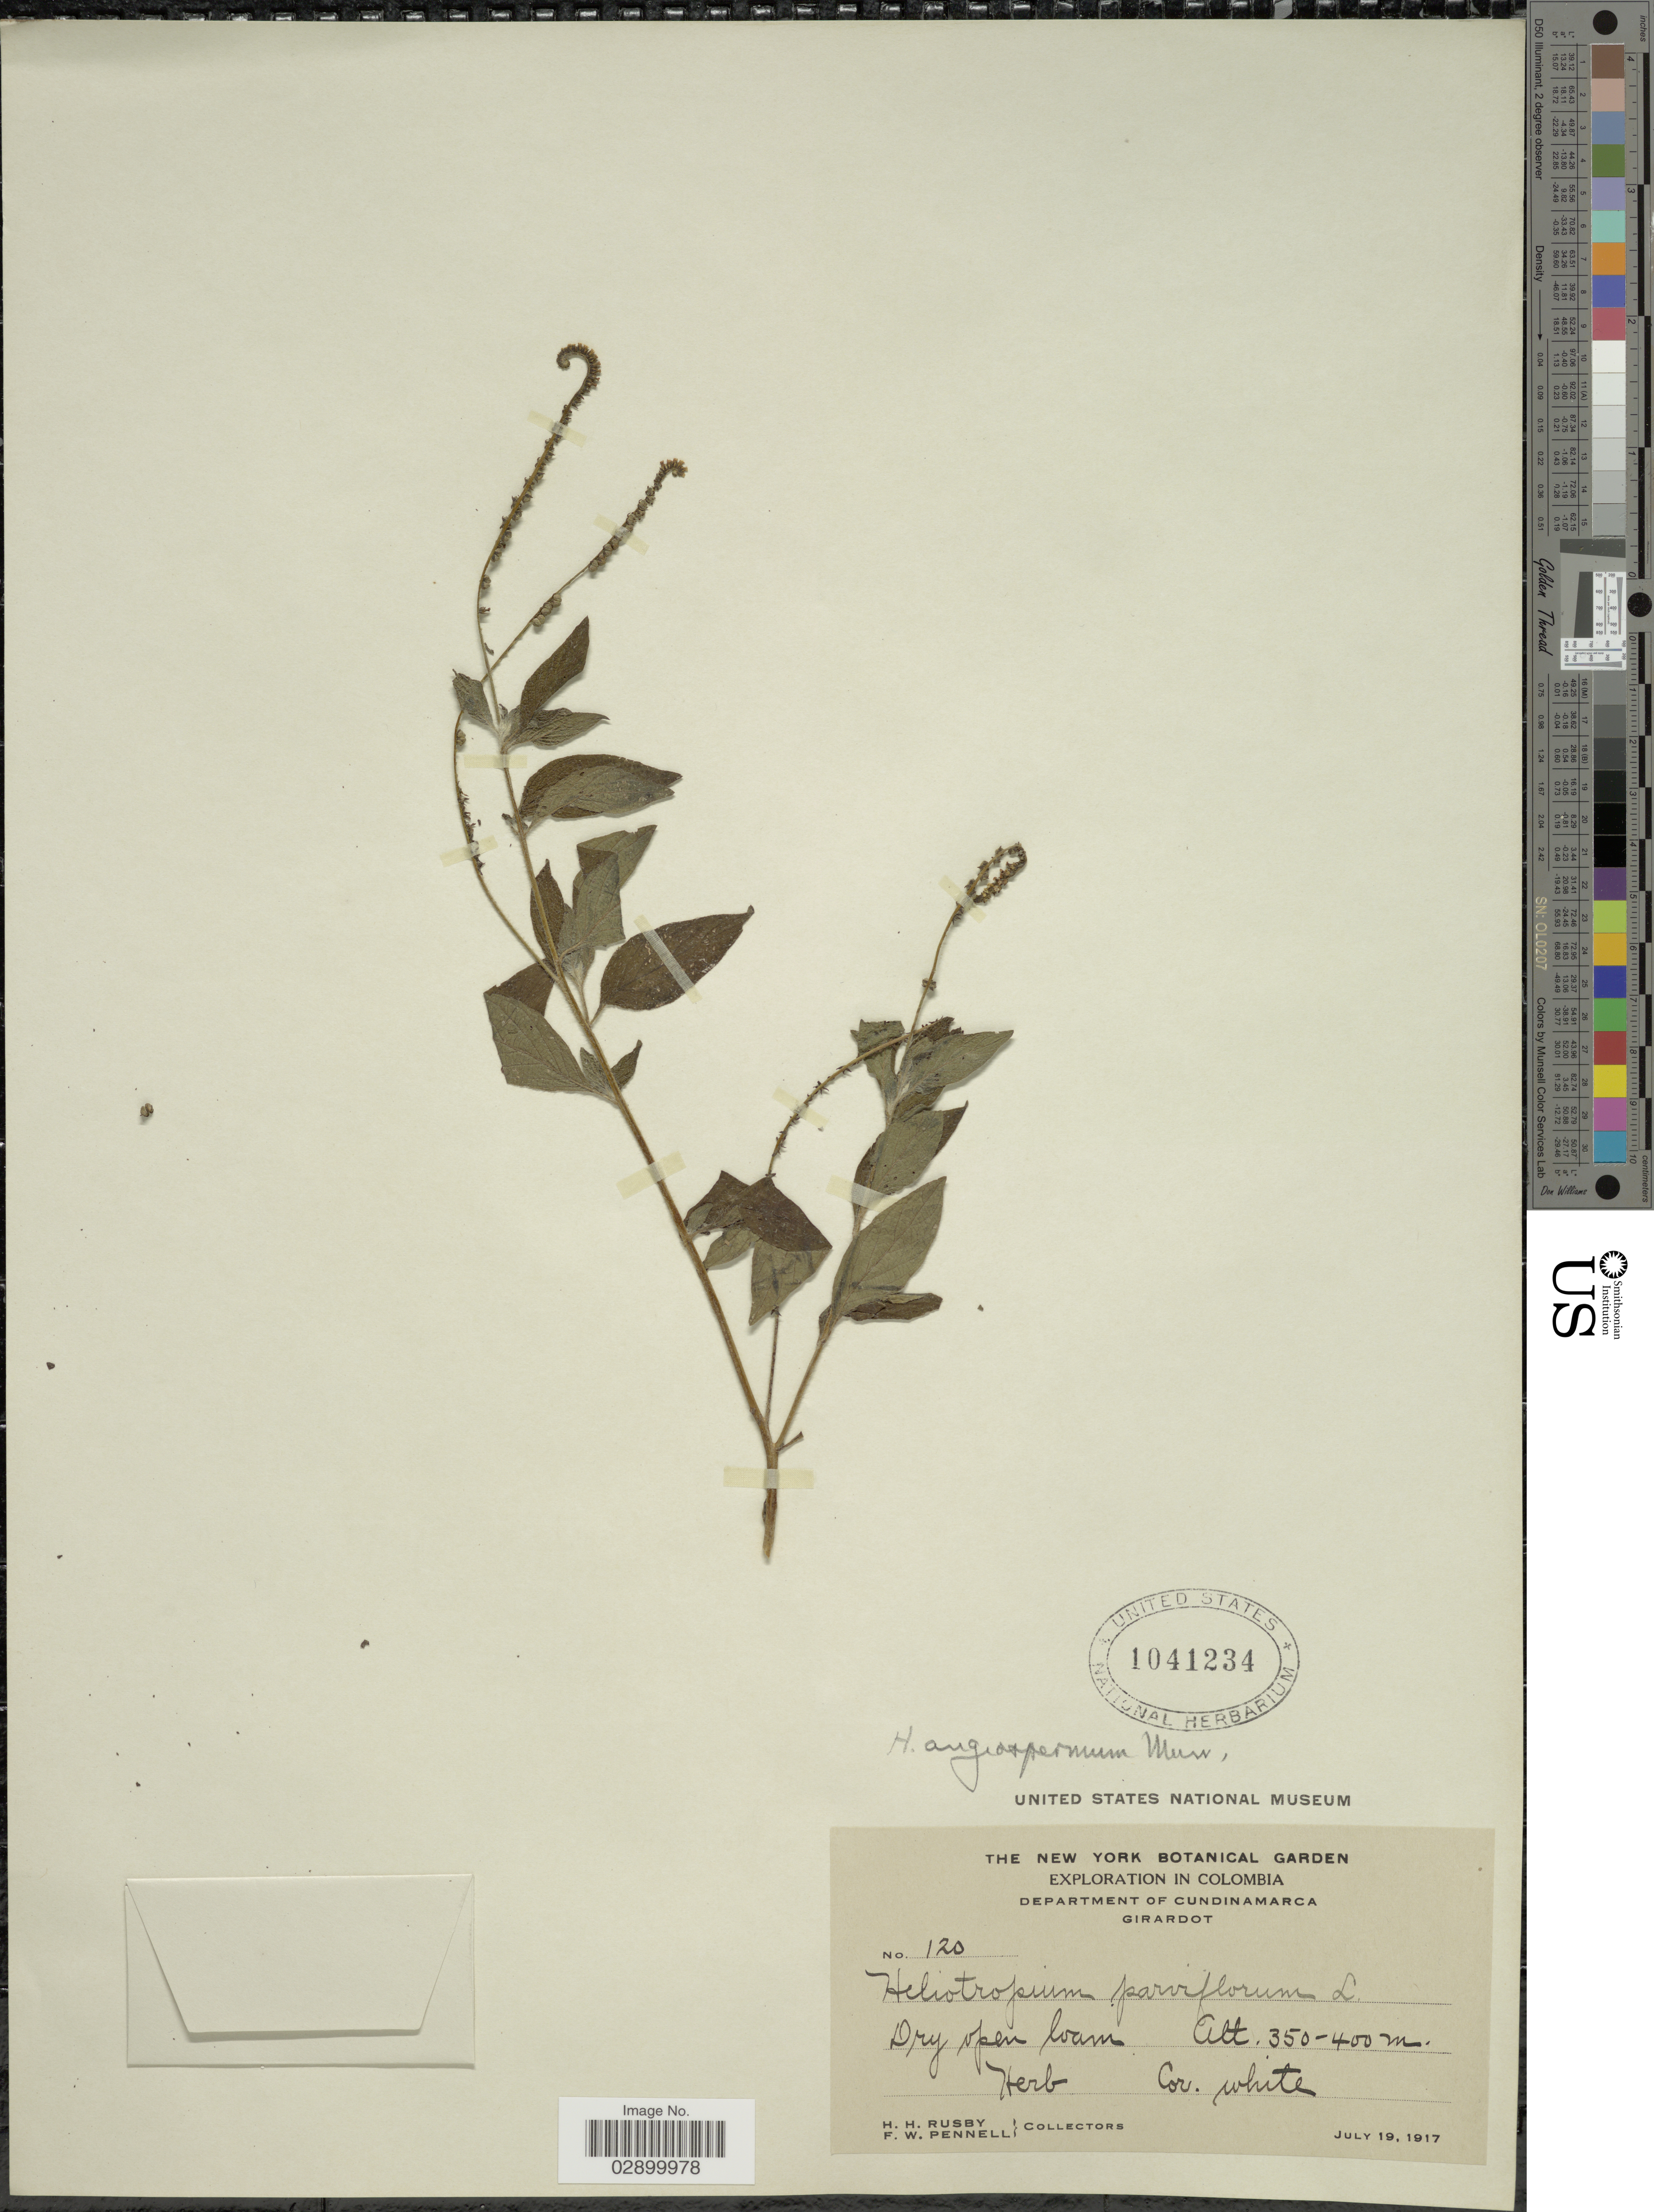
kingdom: Plantae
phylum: Tracheophyta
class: Magnoliopsida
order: Boraginales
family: Heliotropiaceae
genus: Heliotropium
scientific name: Heliotropium angiospermum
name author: Murray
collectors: H. H. Rusby & F. W. Pennell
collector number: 120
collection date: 1917-07-19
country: Colombia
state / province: Cundinamarca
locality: Department of Cundinamarca. Girardot.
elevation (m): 350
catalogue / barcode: US 1041234